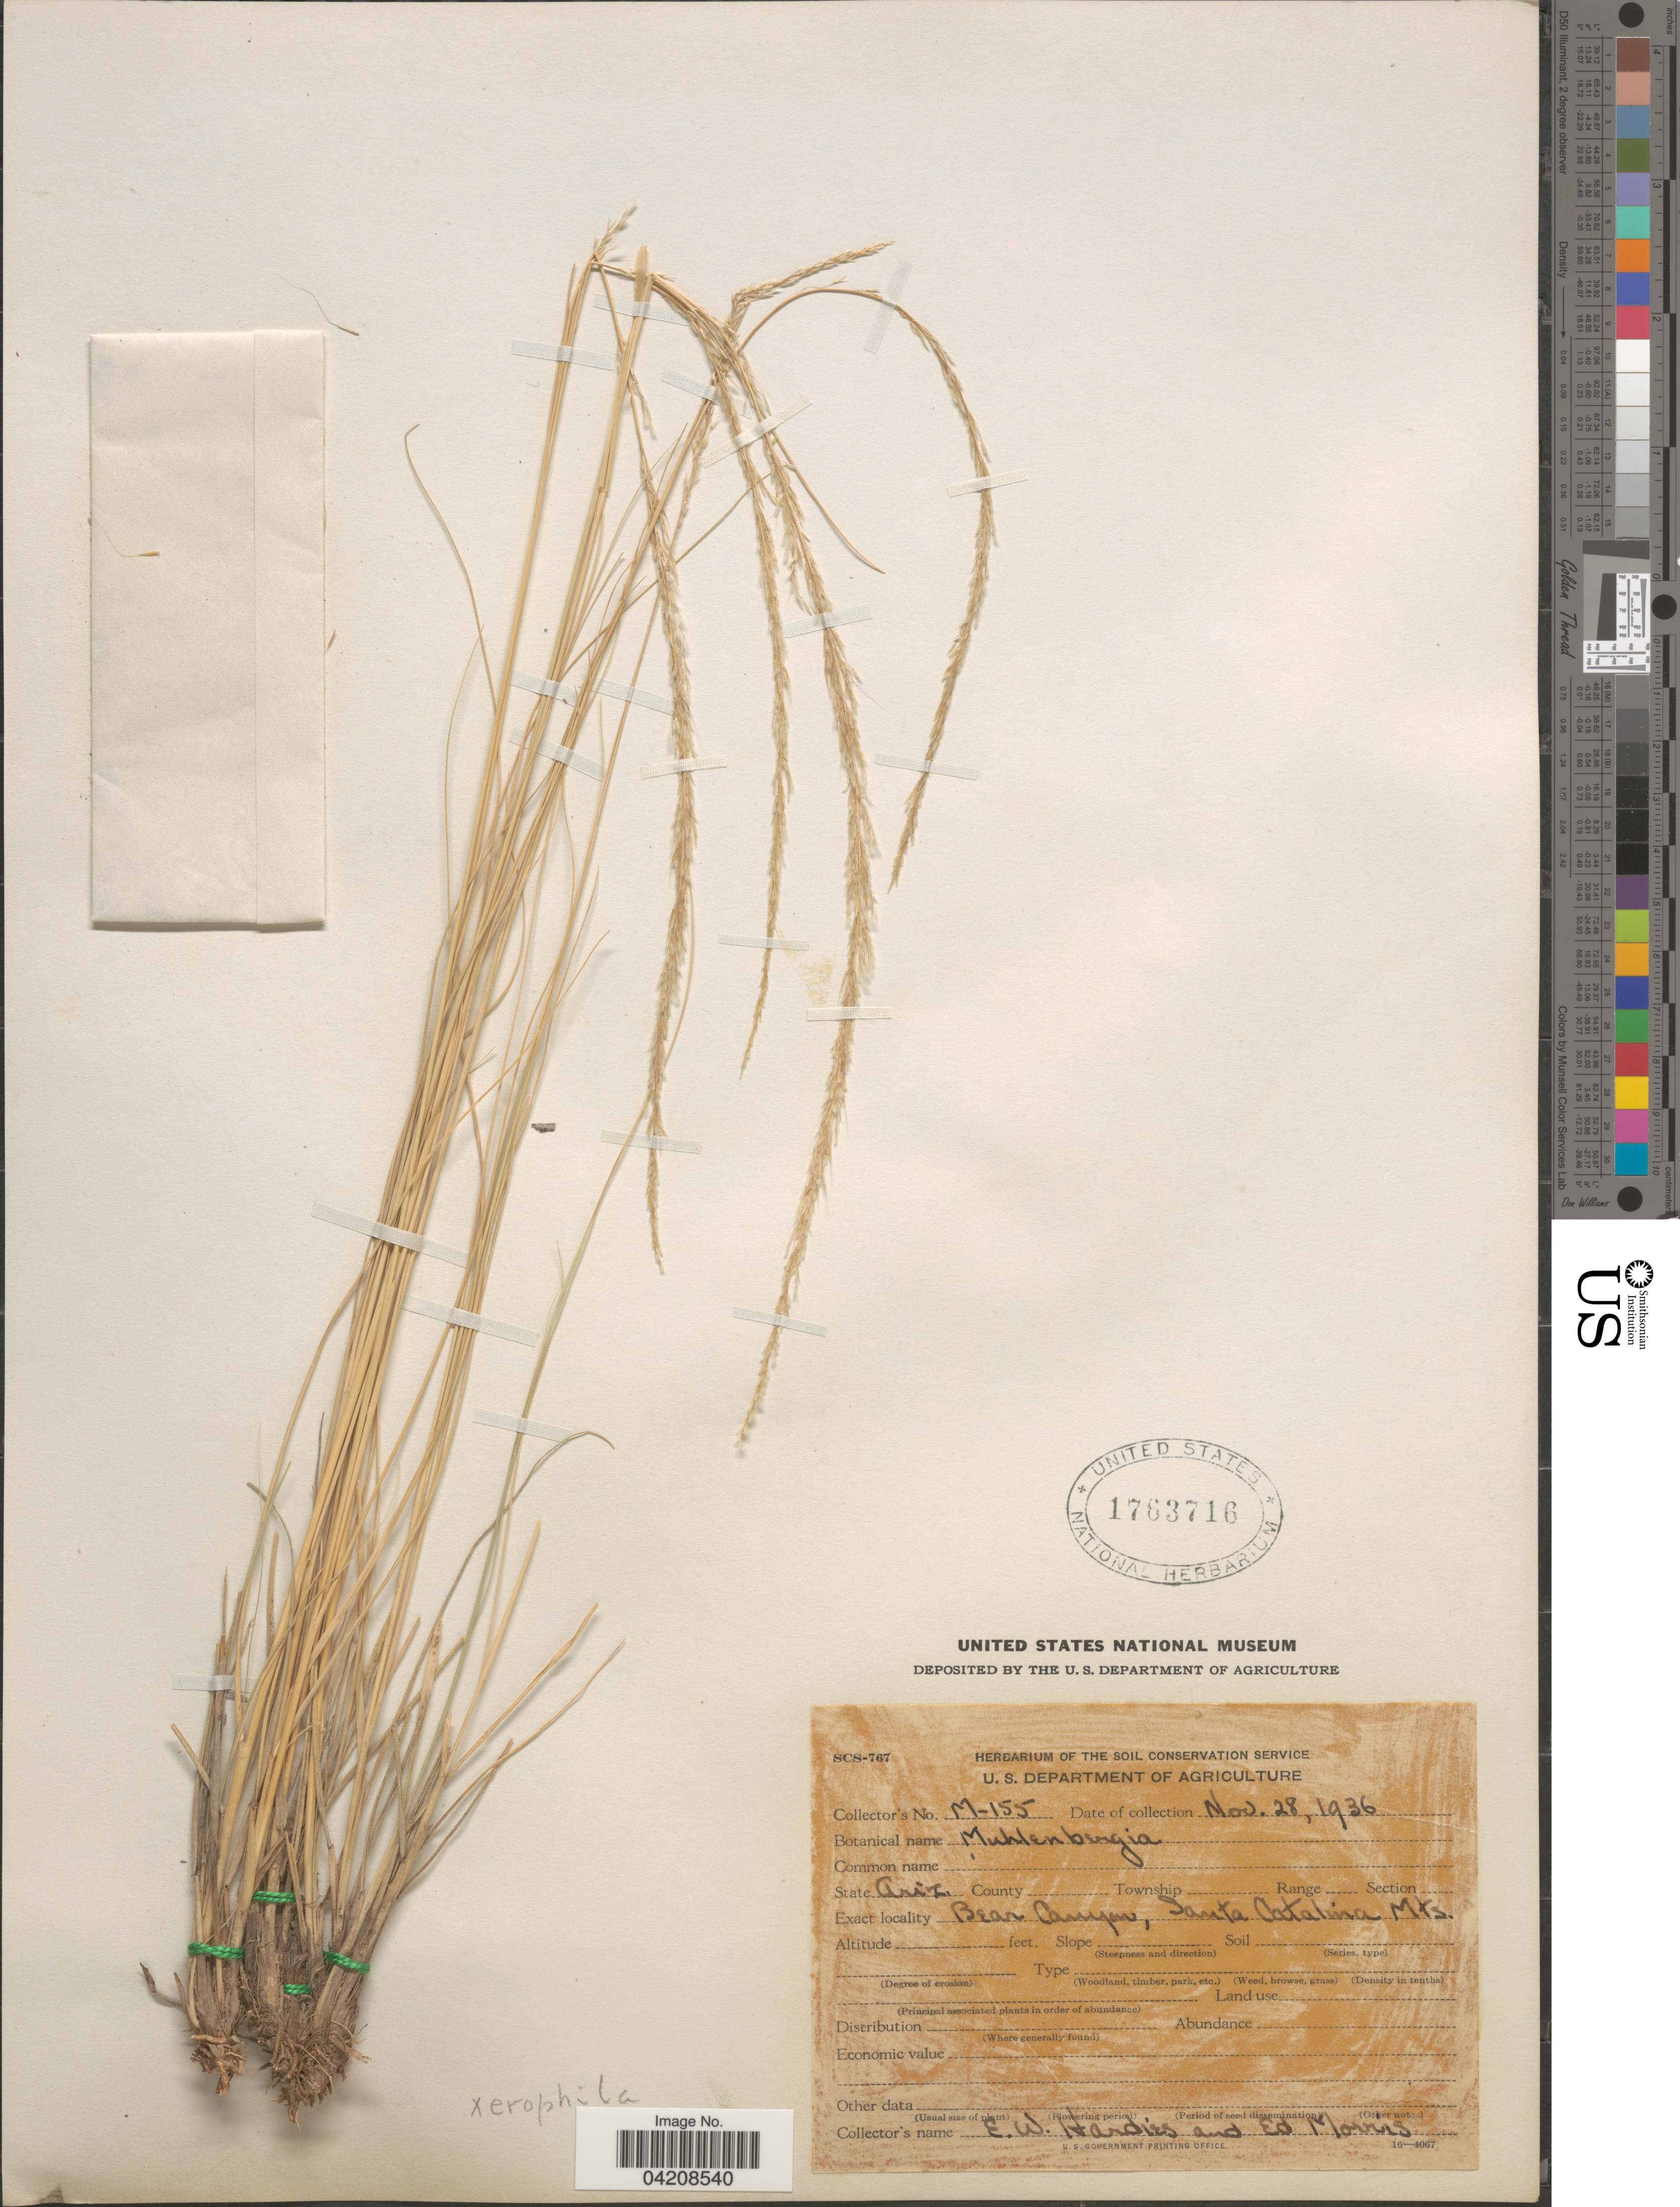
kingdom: Plantae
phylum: Tracheophyta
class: Liliopsida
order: Poales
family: Poaceae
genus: Muhlenbergia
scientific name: Muhlenbergia elongata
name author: Scribn. ex W.J. Beal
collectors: E. Hardies & E. Morris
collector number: M-155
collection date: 1936-11-28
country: United States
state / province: Arizona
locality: Bear Canyon, Santa Catalina Mts.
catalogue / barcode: US 1763716